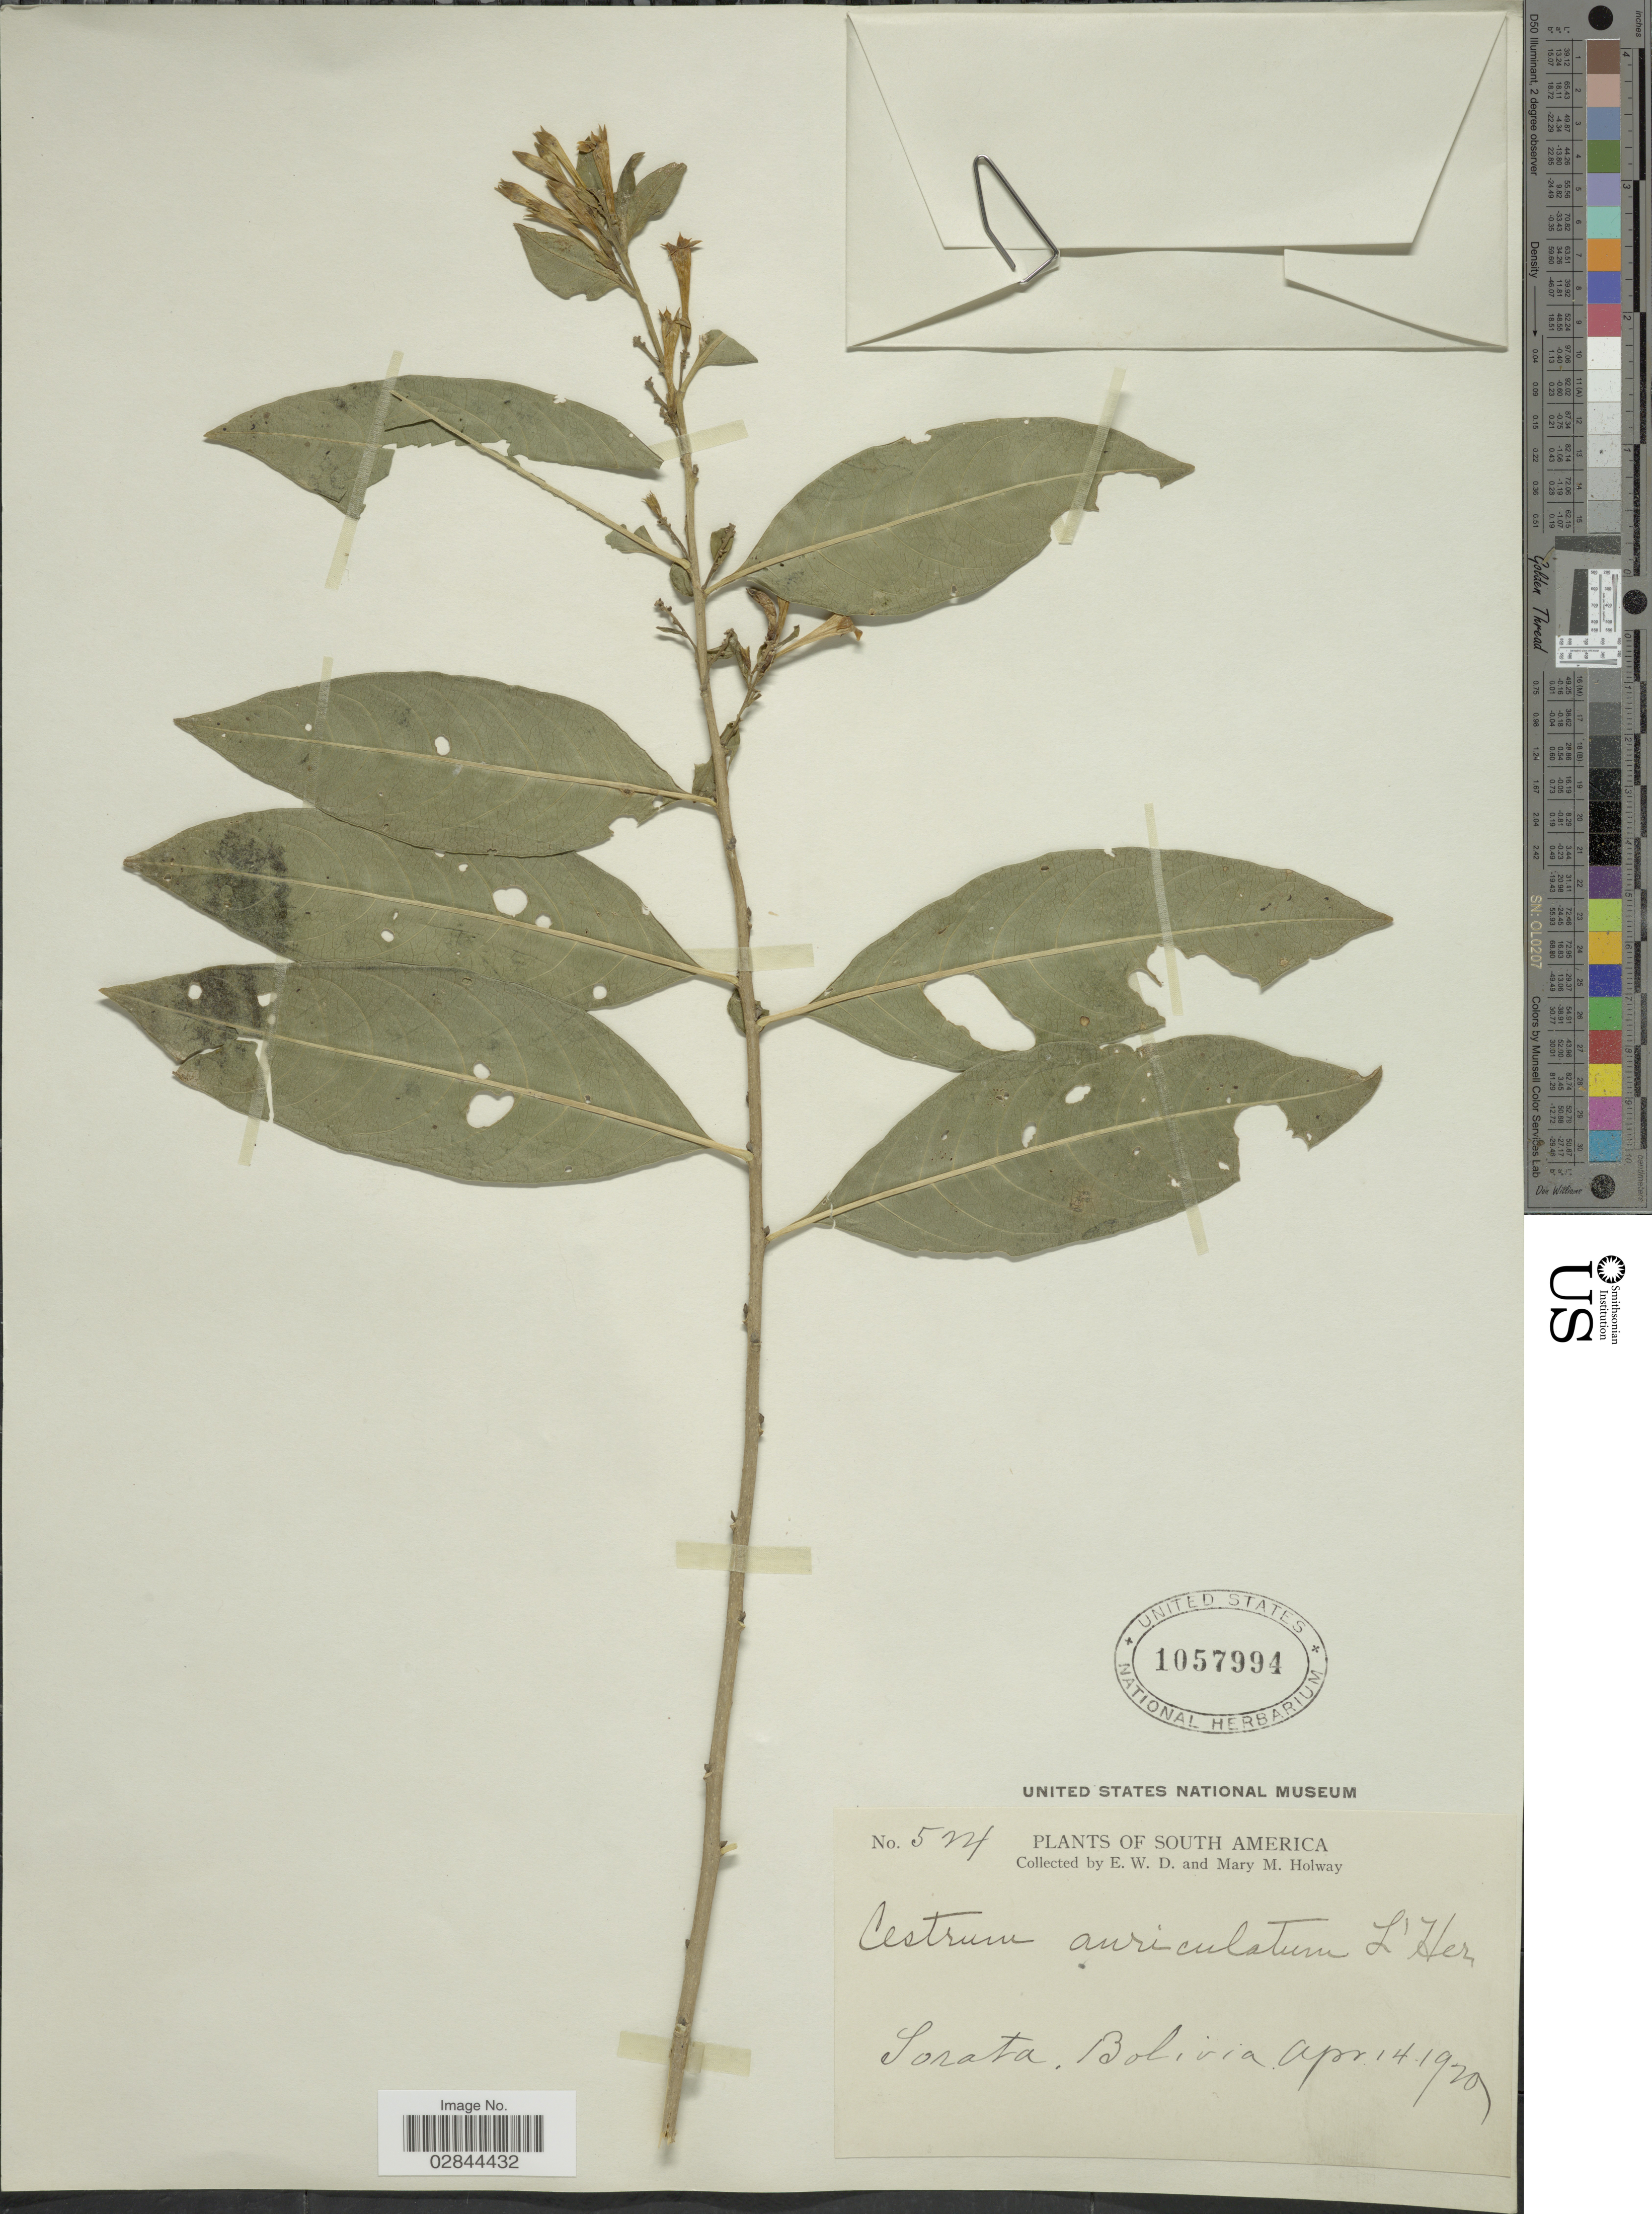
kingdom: Plantae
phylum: Tracheophyta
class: Magnoliopsida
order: Solanales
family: Solanaceae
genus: Cestrum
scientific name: Cestrum auriculatum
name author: L'Hér.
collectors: E. W. D. Holway & M. M. Holway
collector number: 524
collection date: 1920-04-14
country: Bolivia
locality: Sorata.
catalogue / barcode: US 1057994